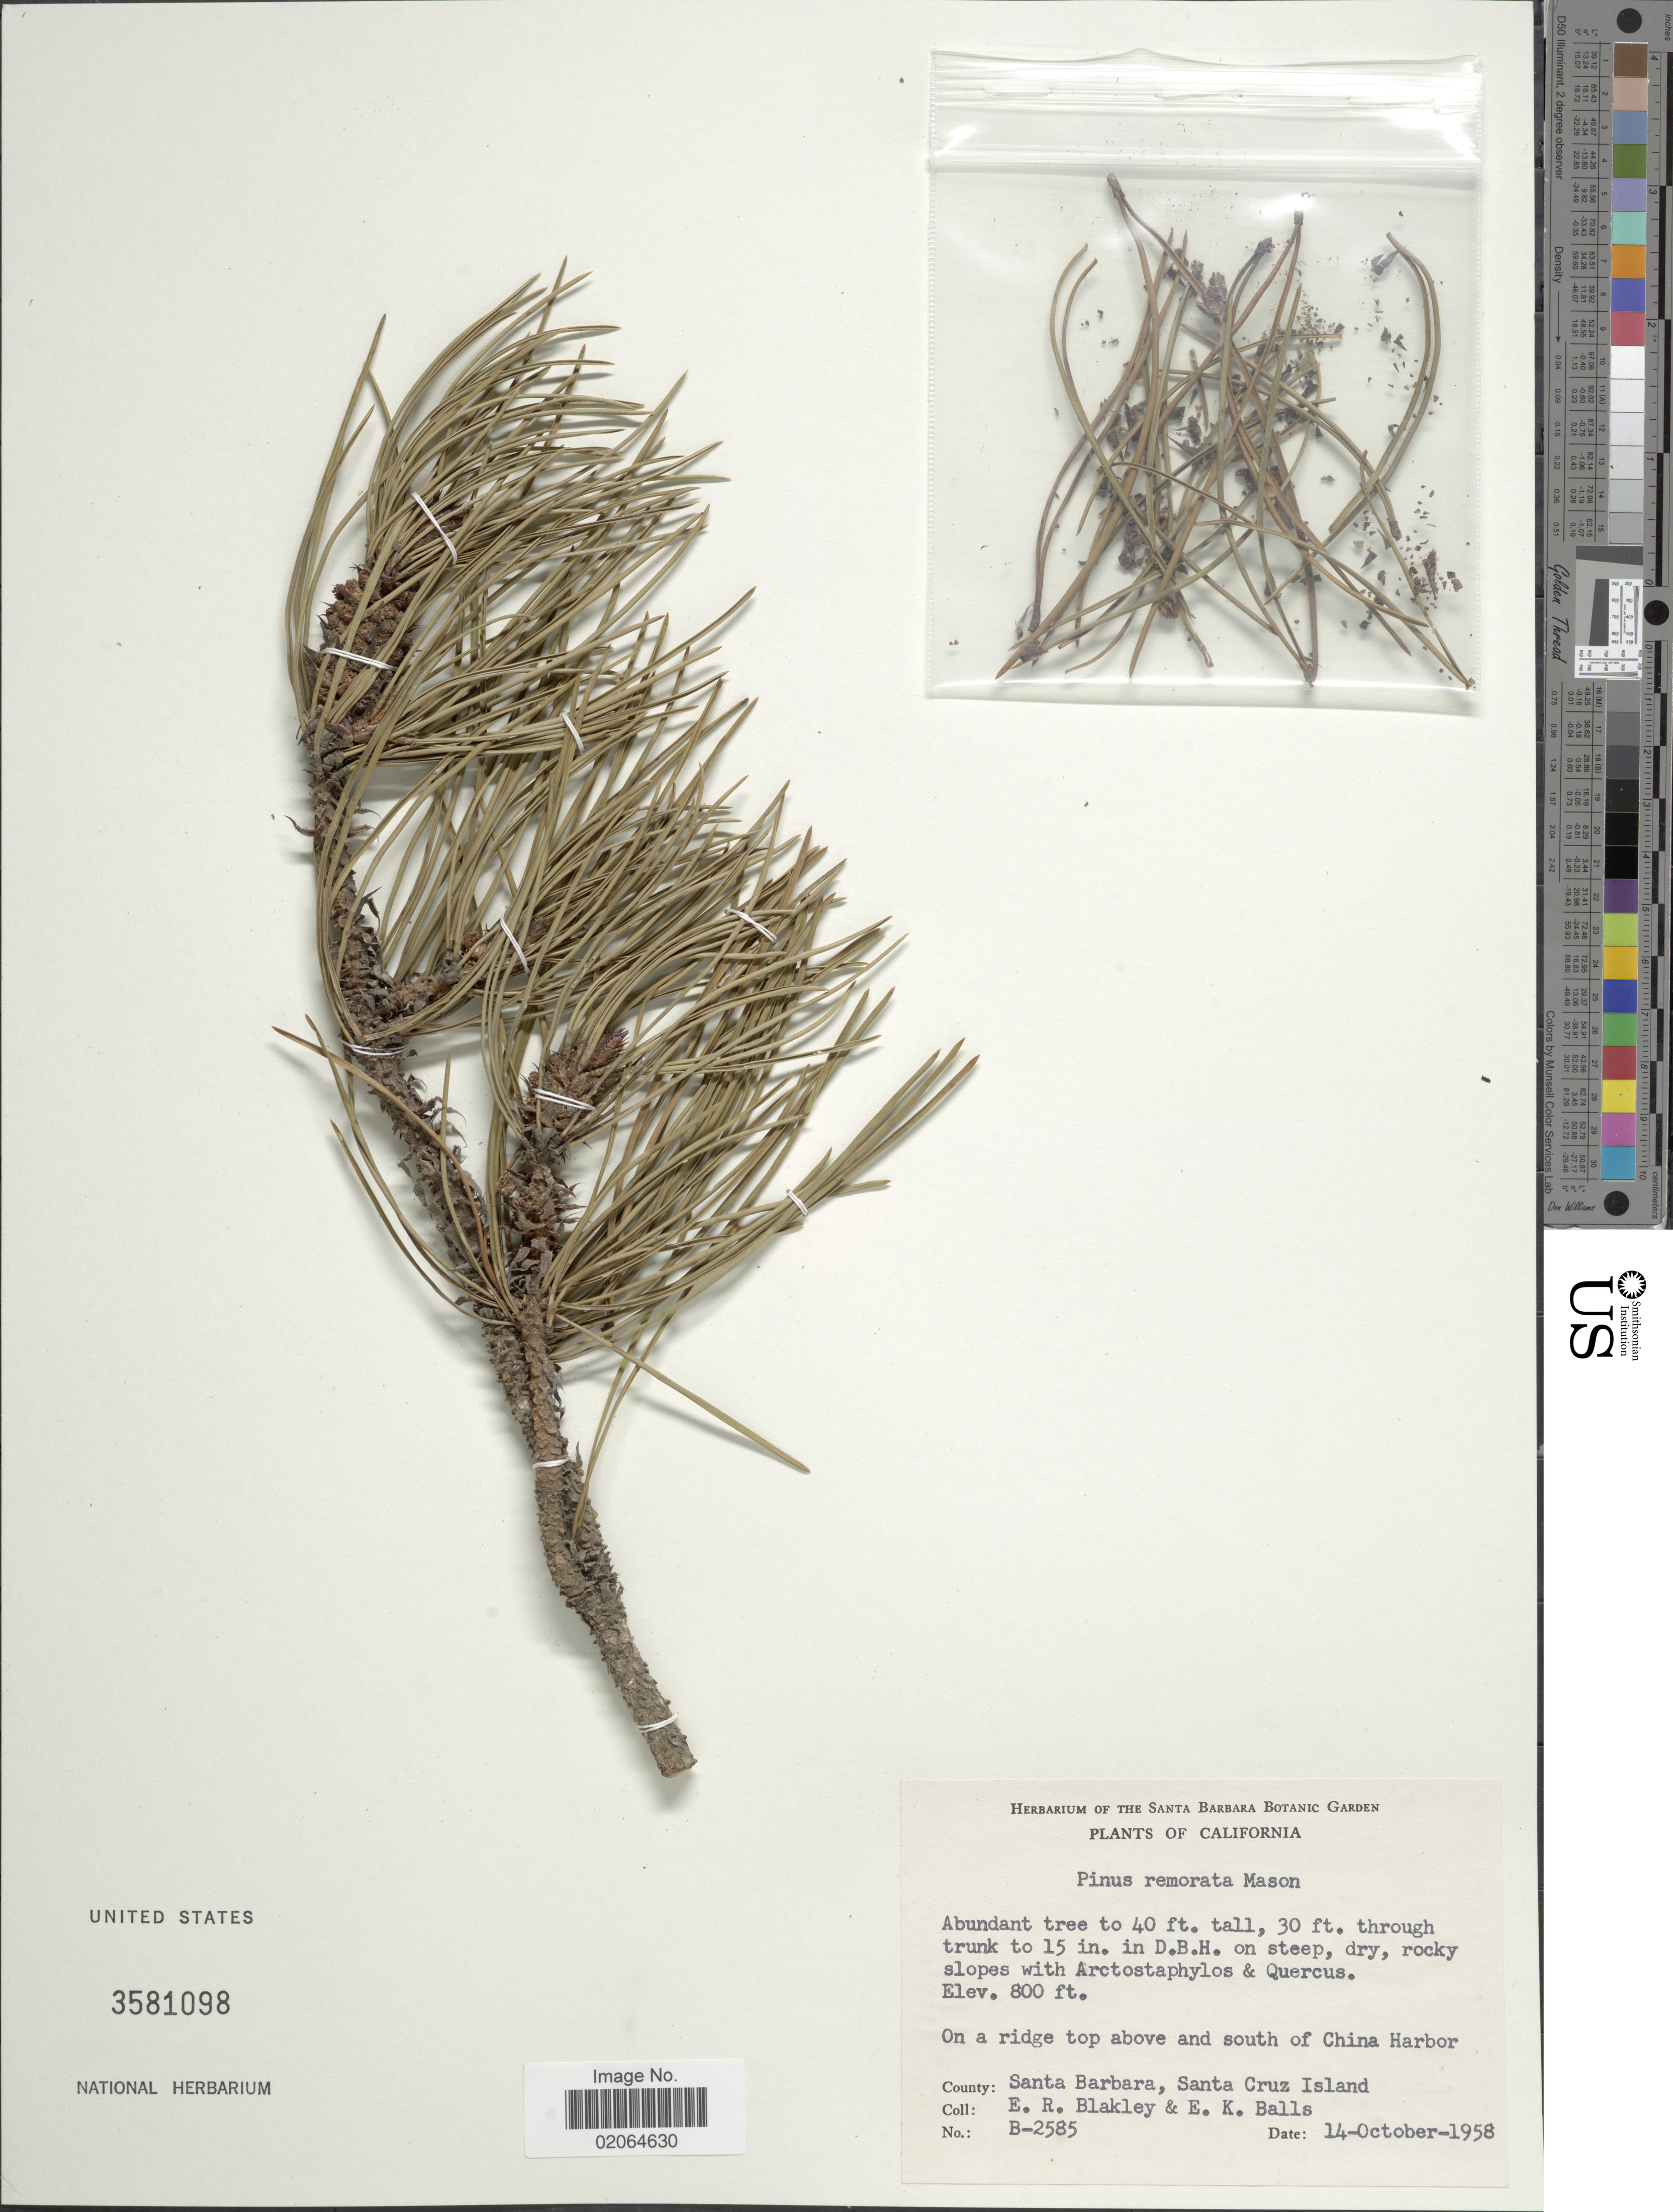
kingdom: Plantae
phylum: Tracheophyta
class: Pinopsida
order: Pinales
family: Pinaceae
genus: Pinus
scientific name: Pinus remota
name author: (Little) D.K. Bailey & D. Hawksw.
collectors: E. R. Blakley & E. K. Balls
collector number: B-2585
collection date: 1958-10-14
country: United States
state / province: California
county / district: Santa Barbara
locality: On a ridge top above and south of China Harbor. County: Santa Barbara, Santa Cruz Island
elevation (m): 244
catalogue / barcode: US 3581098